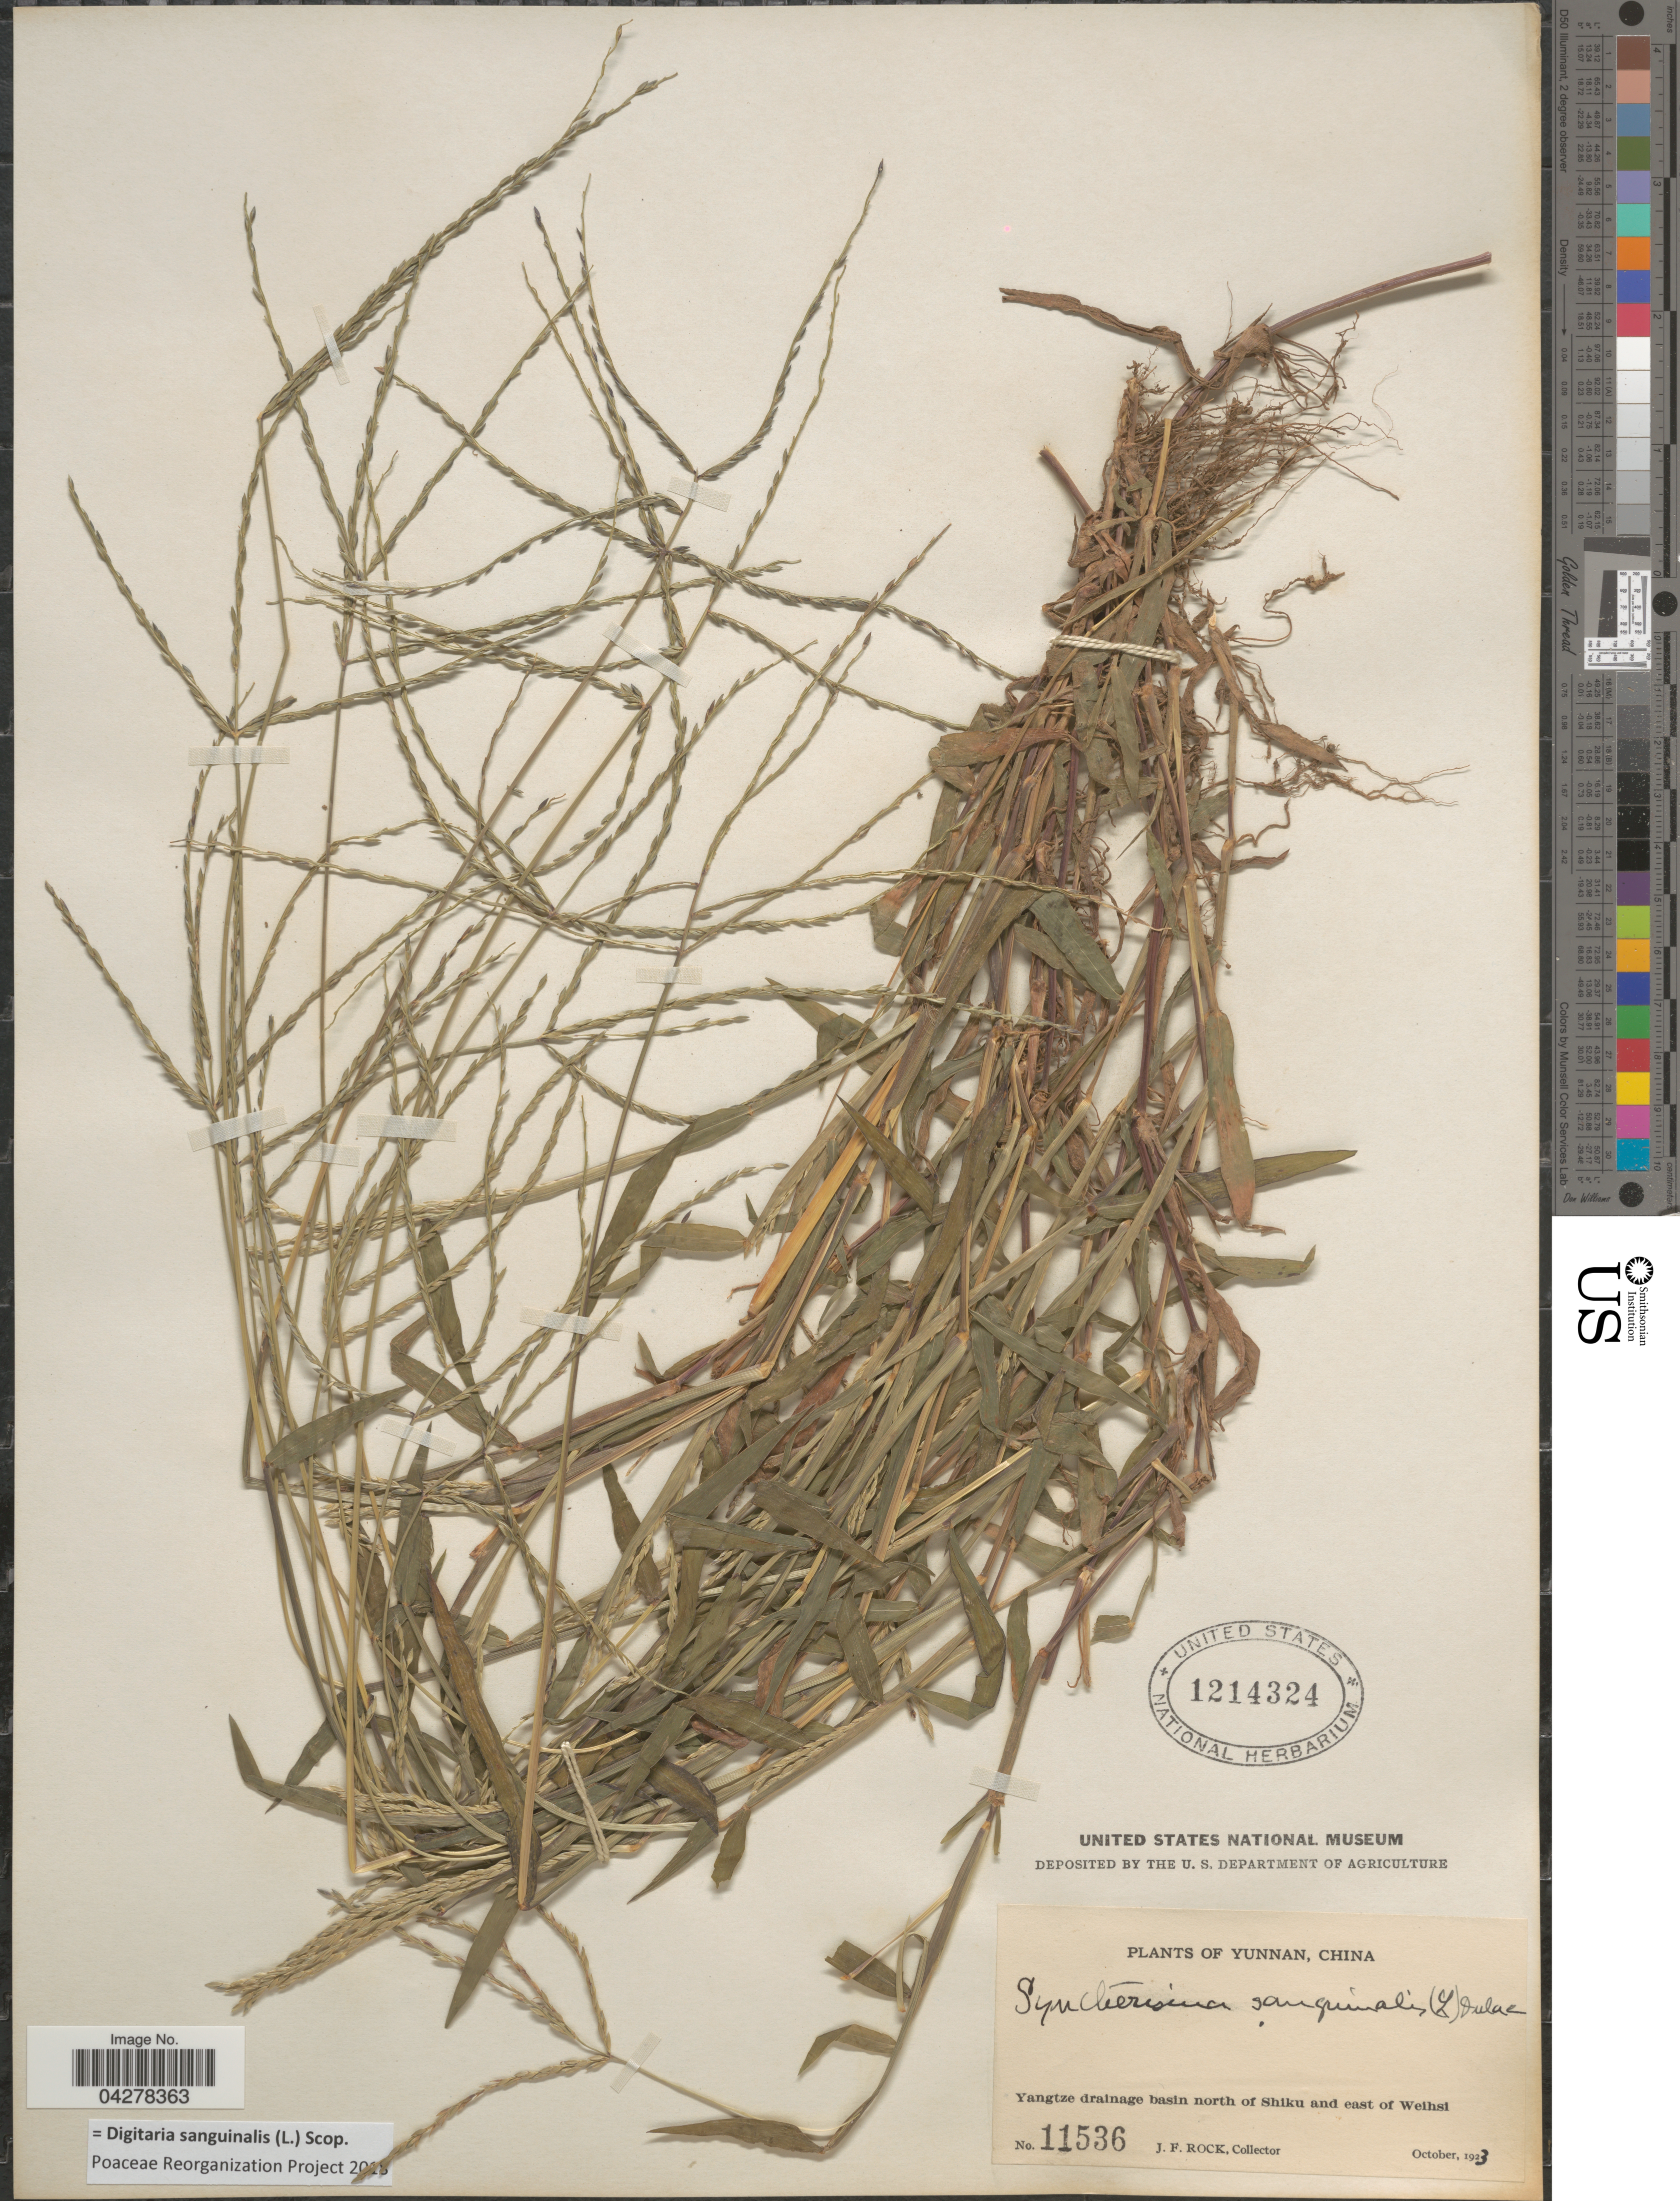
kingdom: Plantae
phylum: Tracheophyta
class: Liliopsida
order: Poales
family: Poaceae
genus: Digitaria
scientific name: Digitaria sanguinalis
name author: (L.) Scop.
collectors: J. Rock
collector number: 11536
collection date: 1923-10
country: China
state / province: Yunnan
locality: Yangtze drainage basin north of Shiku and east of Weihsi.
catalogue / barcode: US 1214324